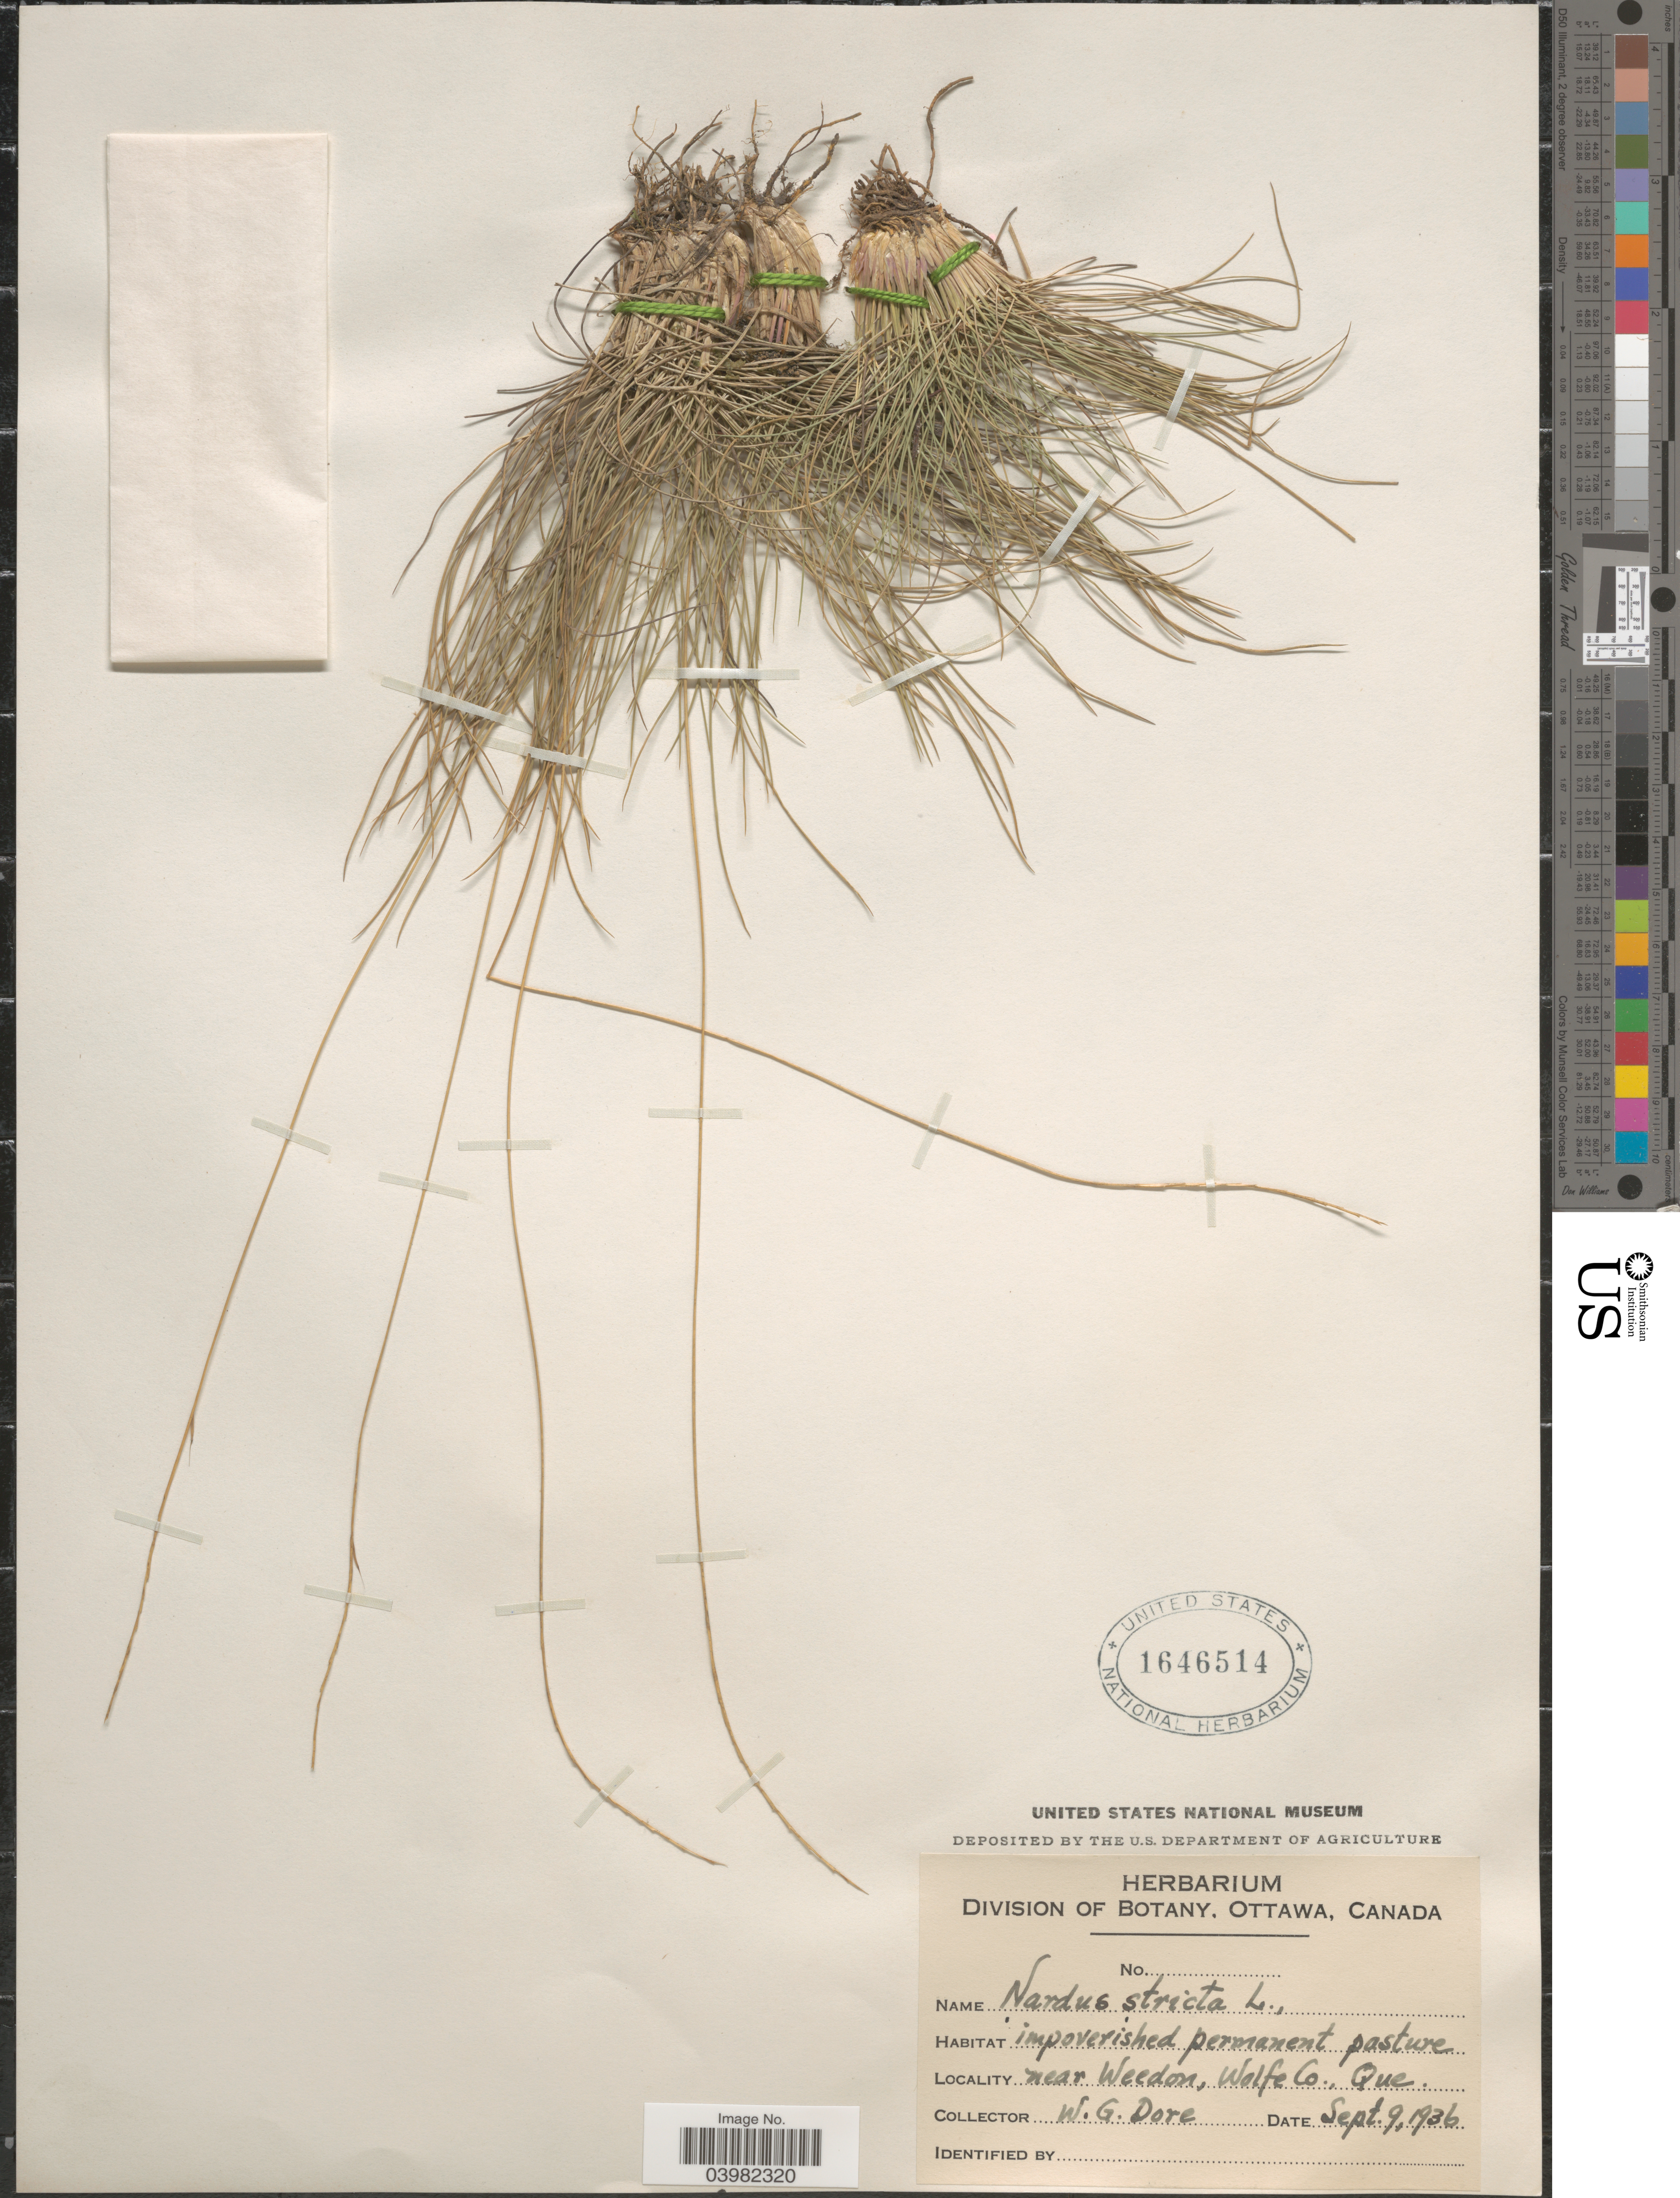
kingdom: Plantae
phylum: Tracheophyta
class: Liliopsida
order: Poales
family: Poaceae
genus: Nardus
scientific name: Nardus stricta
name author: L.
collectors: W. Dore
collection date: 1936-09-09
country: Canada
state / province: Quebec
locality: Near Weedon, Wolfe Co.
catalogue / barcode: US 1646514